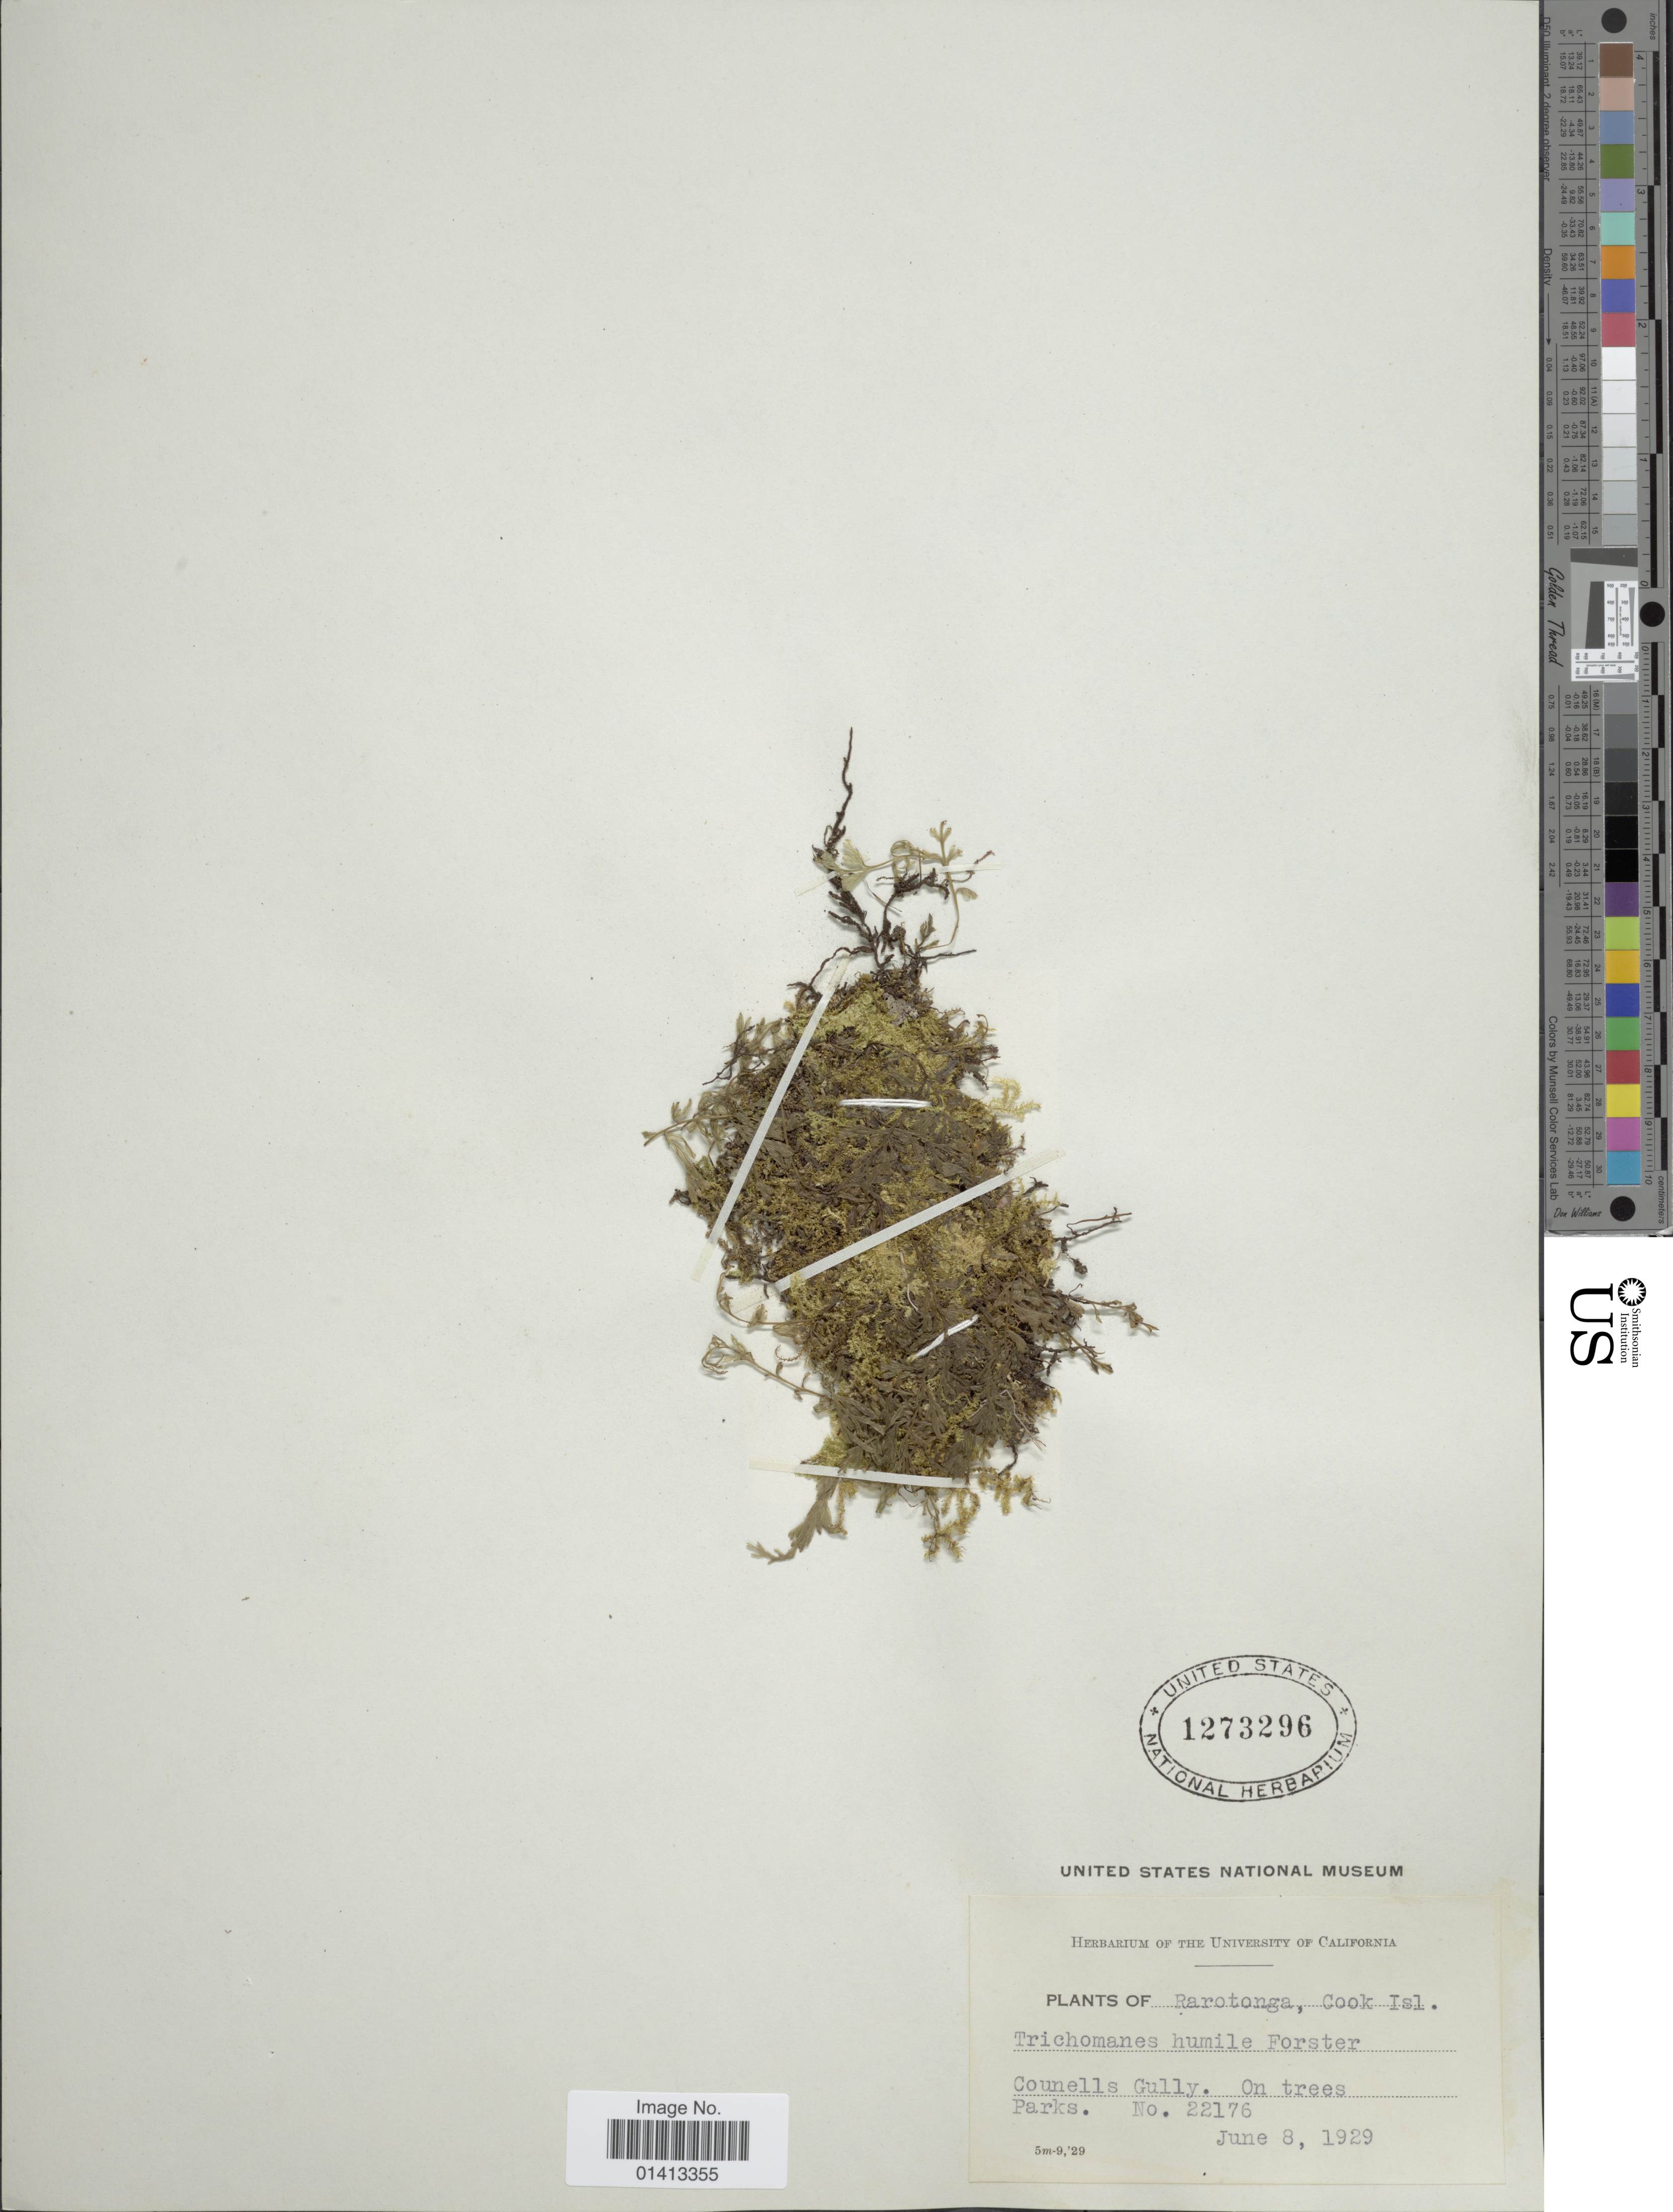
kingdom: Plantae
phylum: Tracheophyta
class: Polypodiopsida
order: Hymenophyllales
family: Hymenophyllaceae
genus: Crepidomanes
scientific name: Crepidomanes humilis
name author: (G. Forst.) Bosch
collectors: Parks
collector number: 22176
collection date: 1929-06-08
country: Cook Islands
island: Rarotonga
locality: Rarotonga, Counells gully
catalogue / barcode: US 1273296